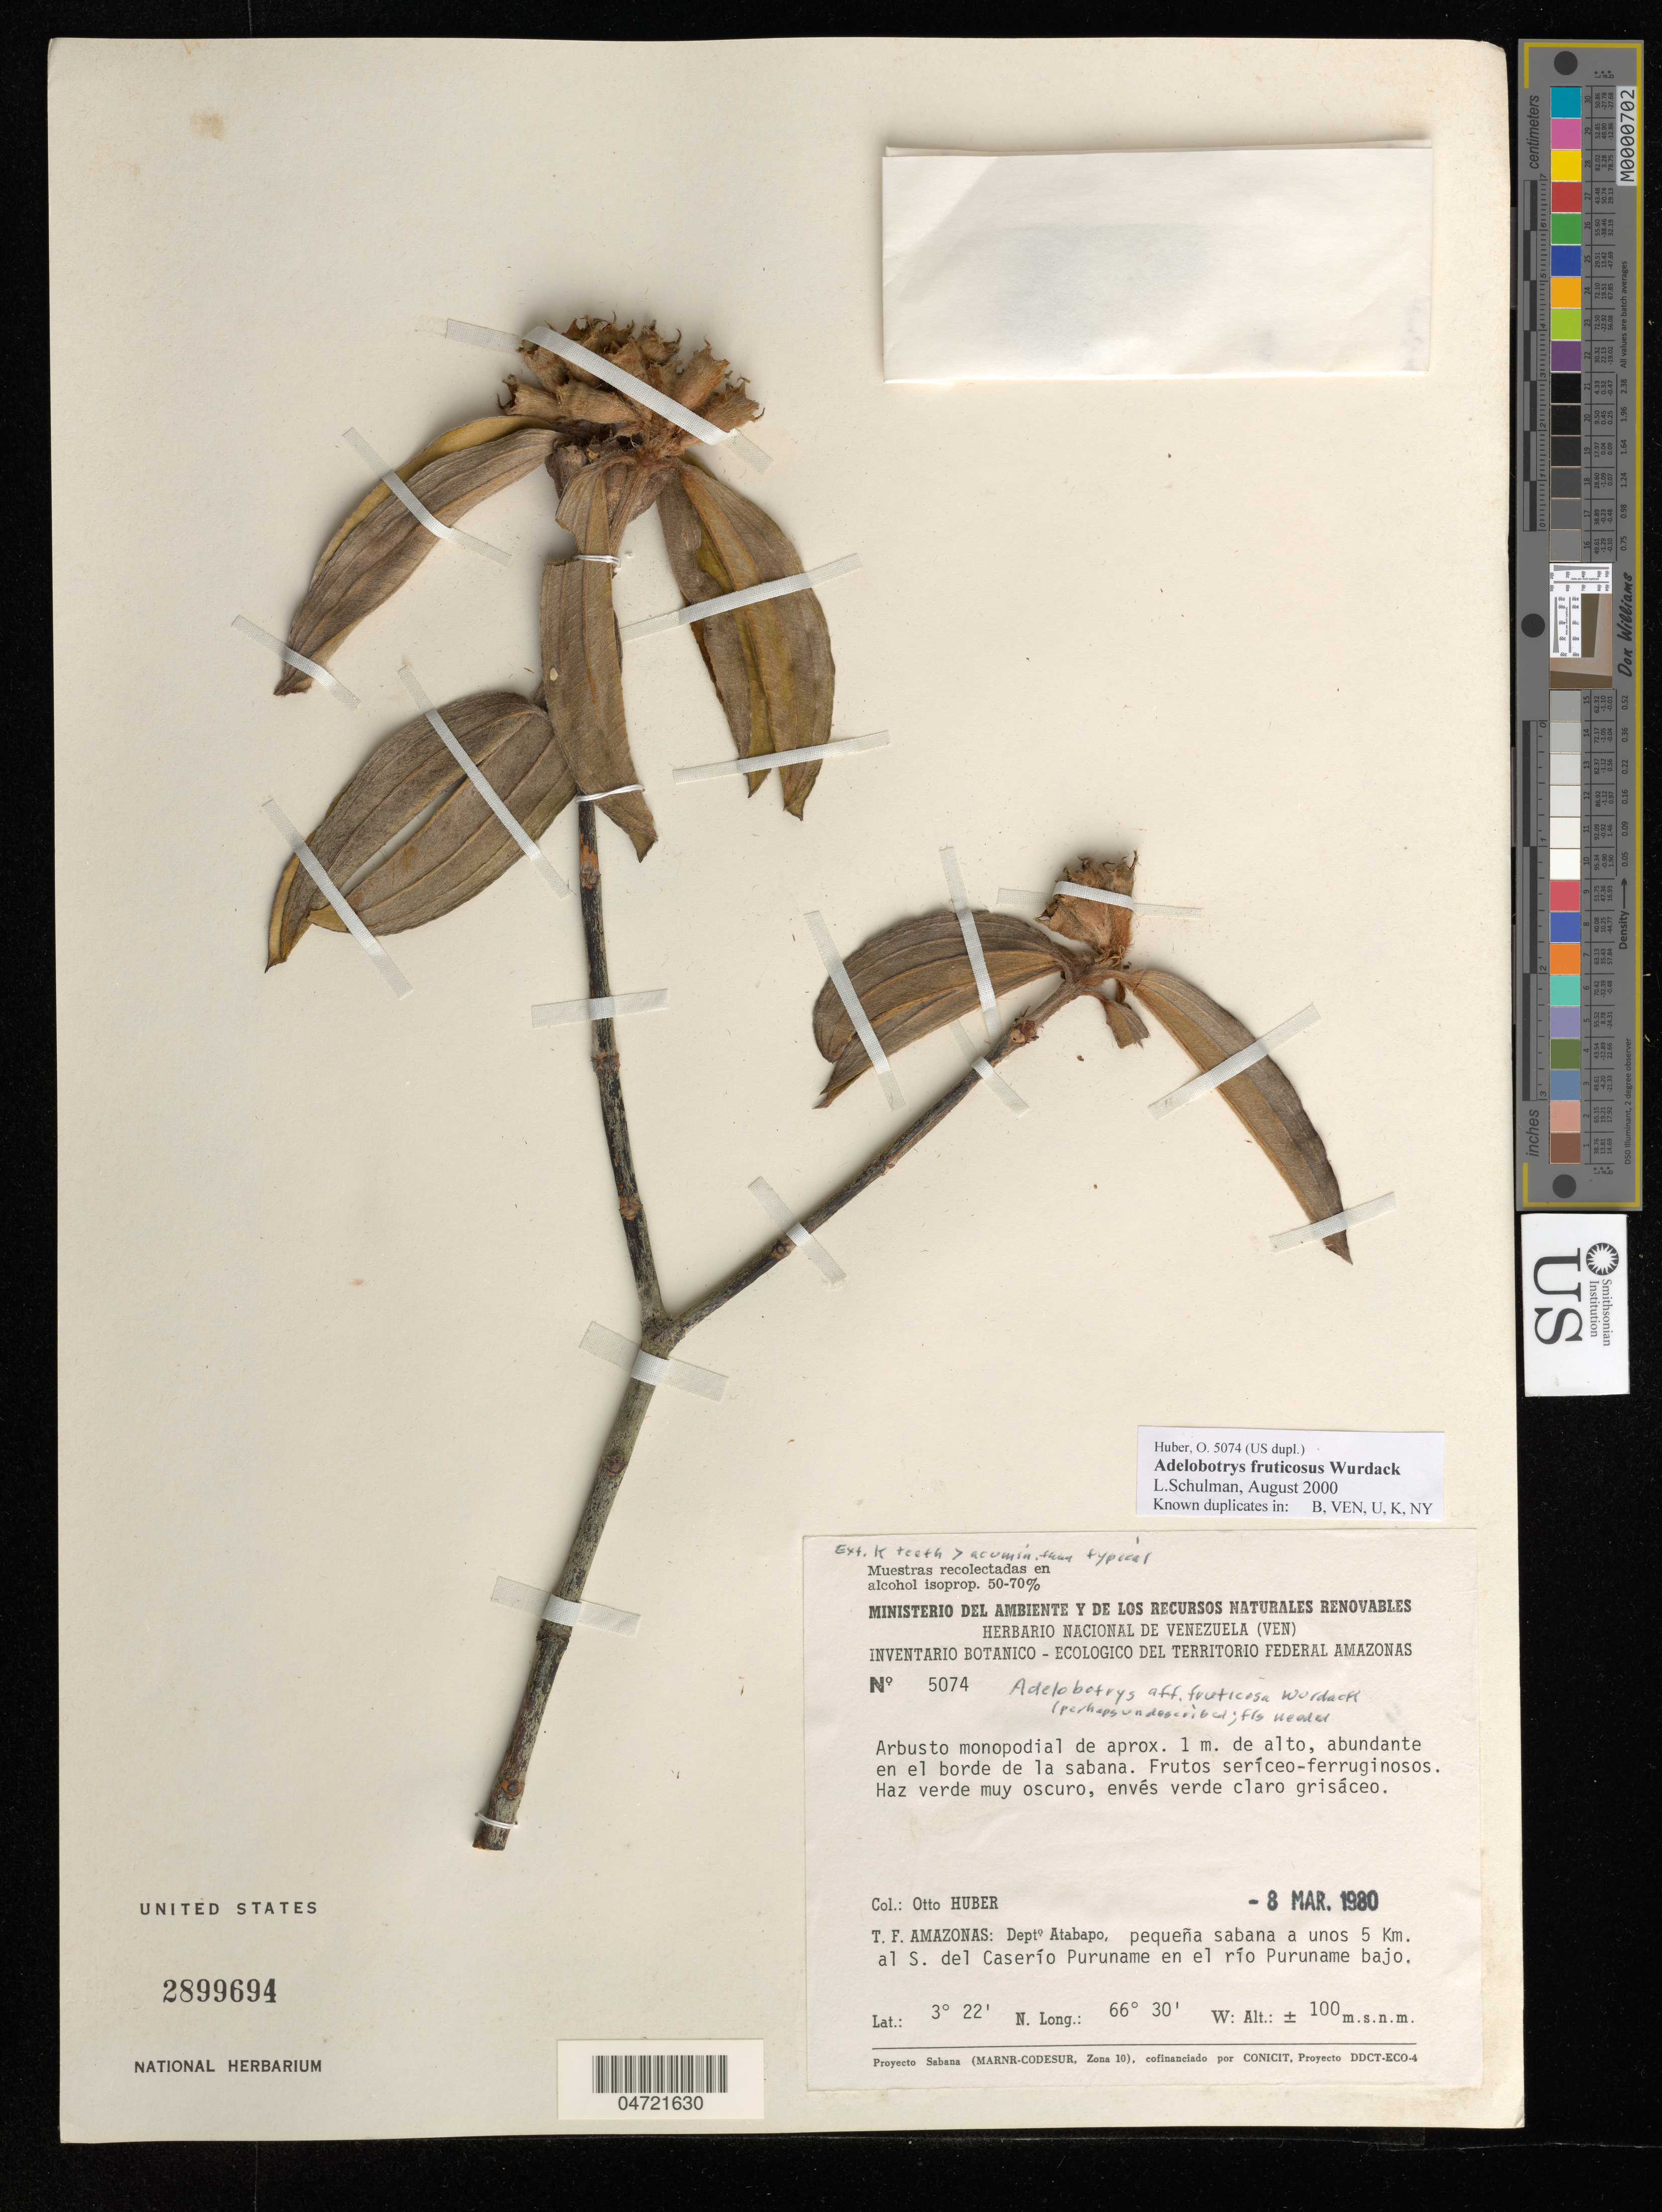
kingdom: Plantae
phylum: Tracheophyta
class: Magnoliopsida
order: Myrtales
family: Melastomataceae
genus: Adelobotrys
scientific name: Adelobotrys fruticosus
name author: Wurdack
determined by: Schulman, Leif, (TUR), University of Turku (FINLAND)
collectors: O. Huber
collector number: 5074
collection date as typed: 8-Mar-80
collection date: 1980-03-08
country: Venezuela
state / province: Amazonas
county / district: Atabapo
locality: Caserío Puruname, a unos 5 km S, en el Río Purname bajo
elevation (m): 100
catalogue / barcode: US 2899694